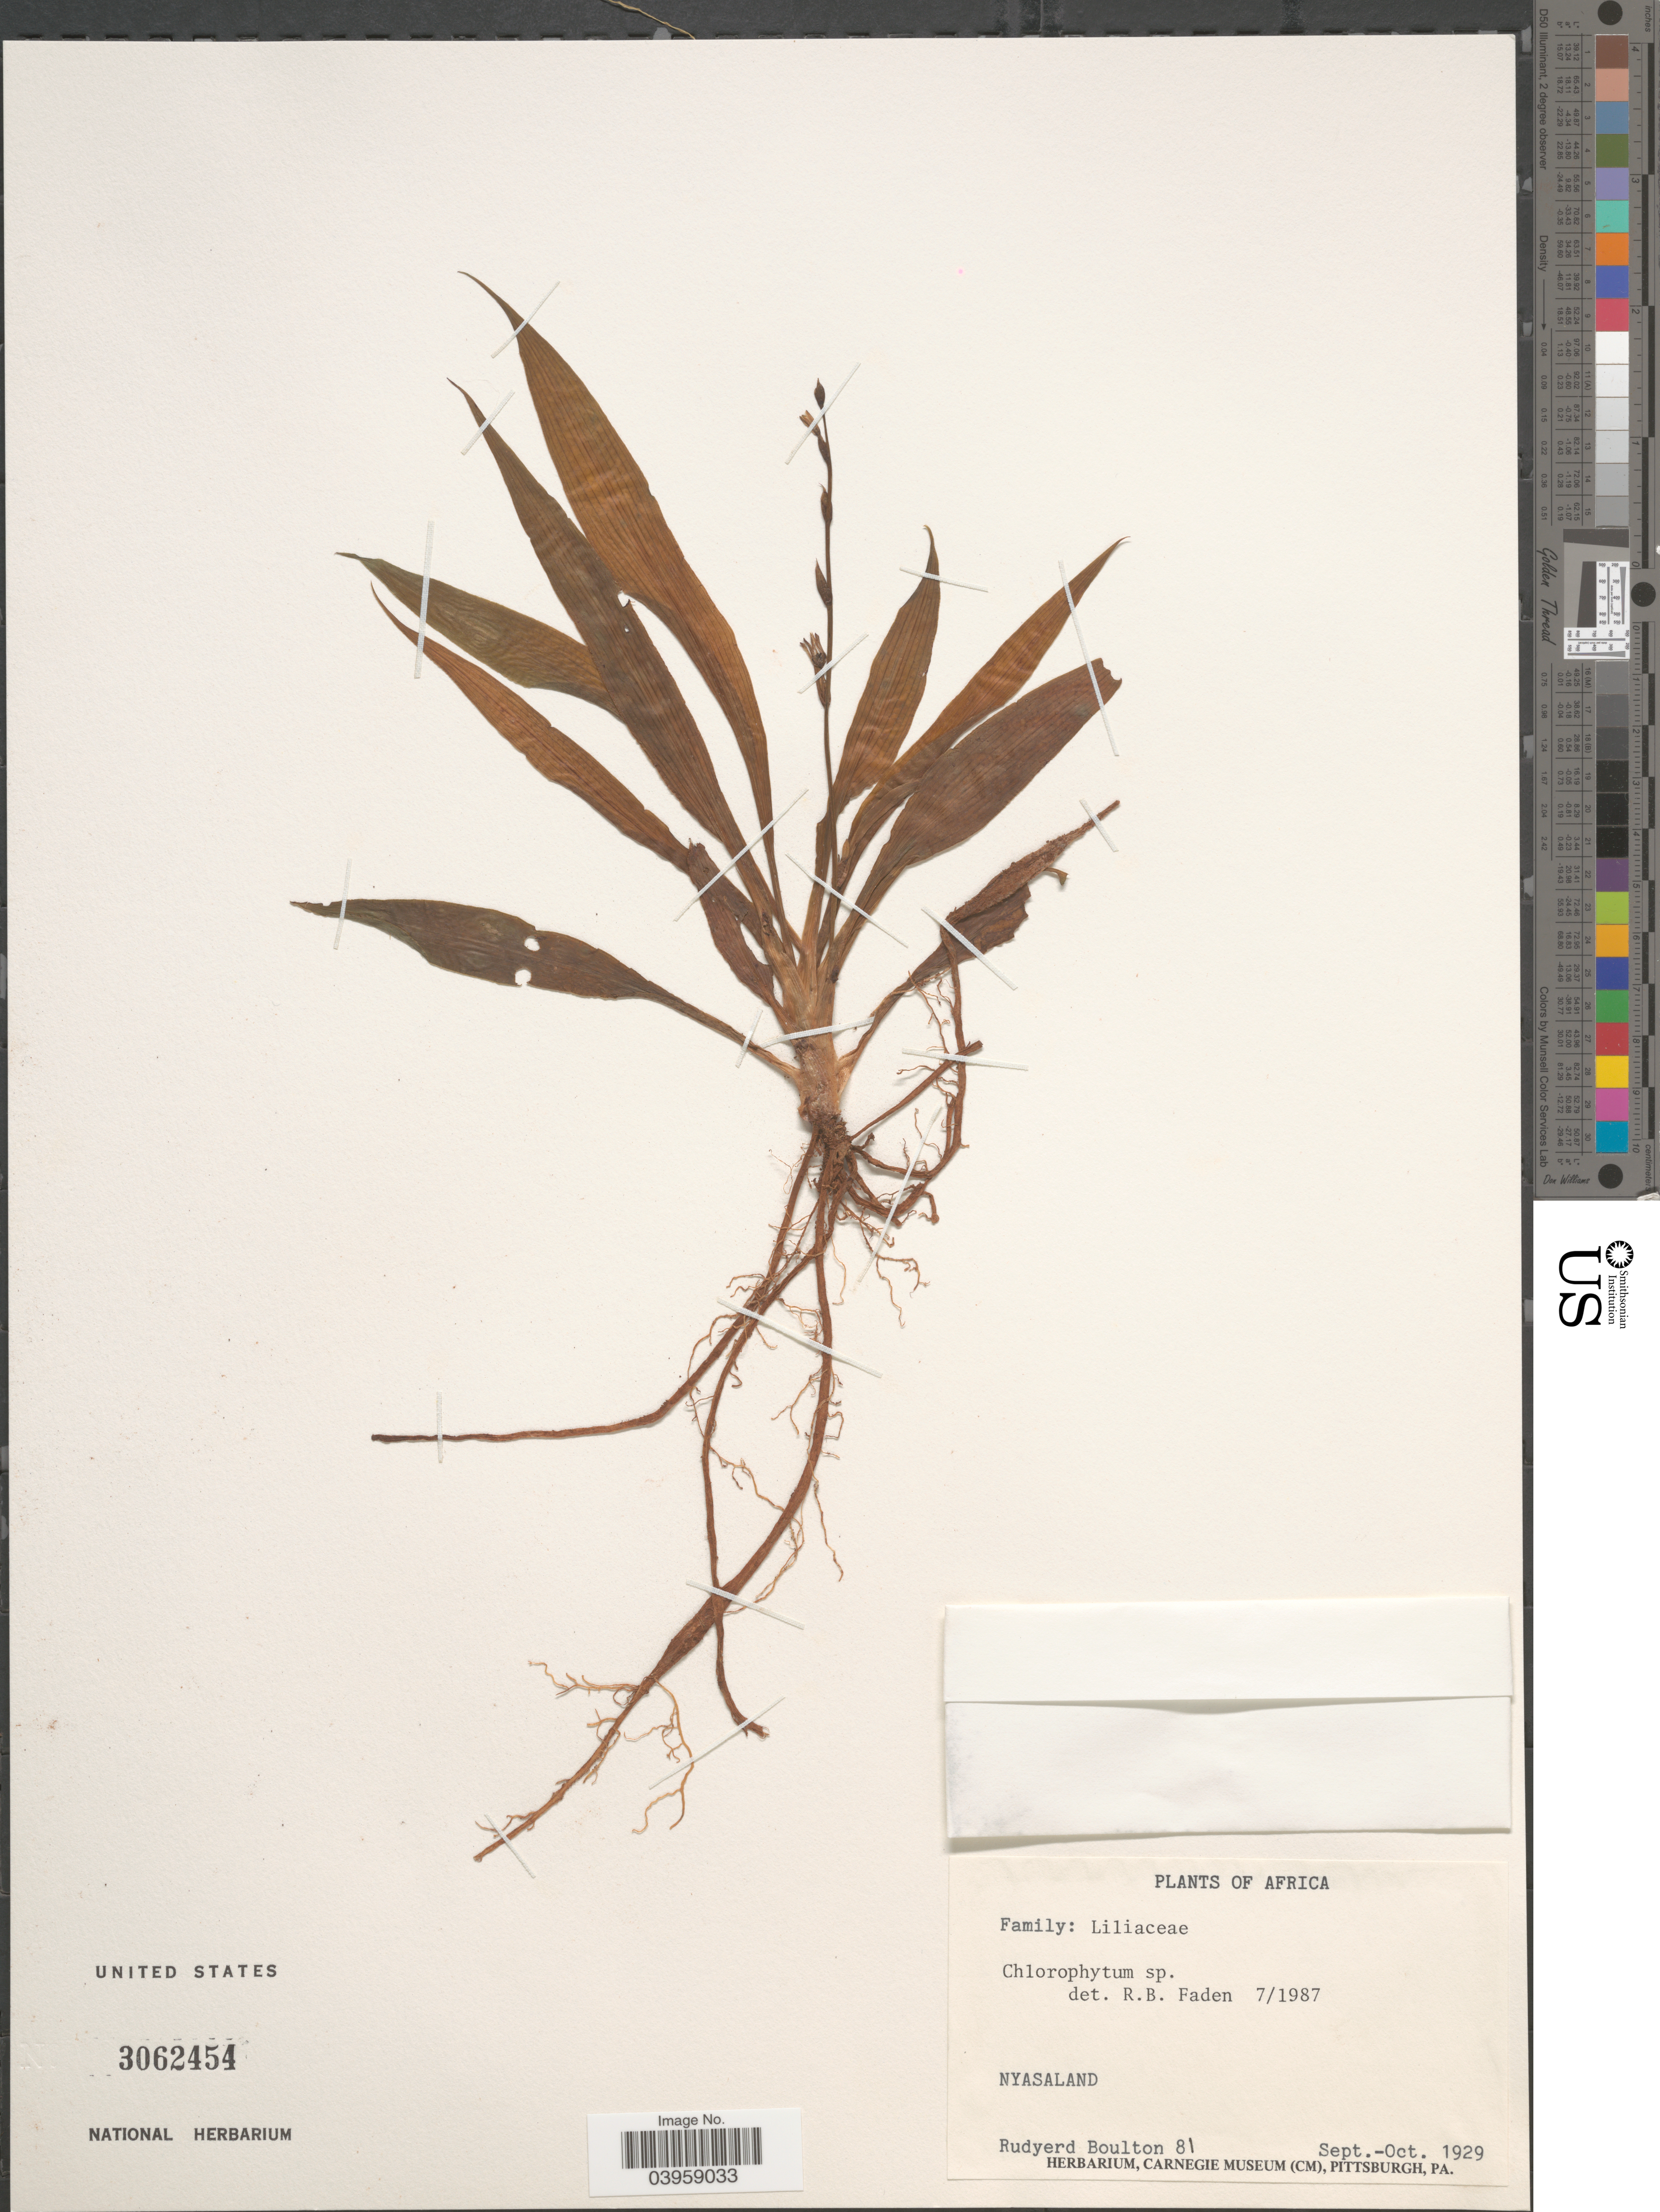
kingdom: Plantae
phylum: Tracheophyta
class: Liliopsida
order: Asparagales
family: Asparagaceae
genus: Chlorophytum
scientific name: Chlorophytum sp.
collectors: R. Boulton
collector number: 81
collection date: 1929-09/1929-10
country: Malawi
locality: Nyasaland.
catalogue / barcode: US 3062454